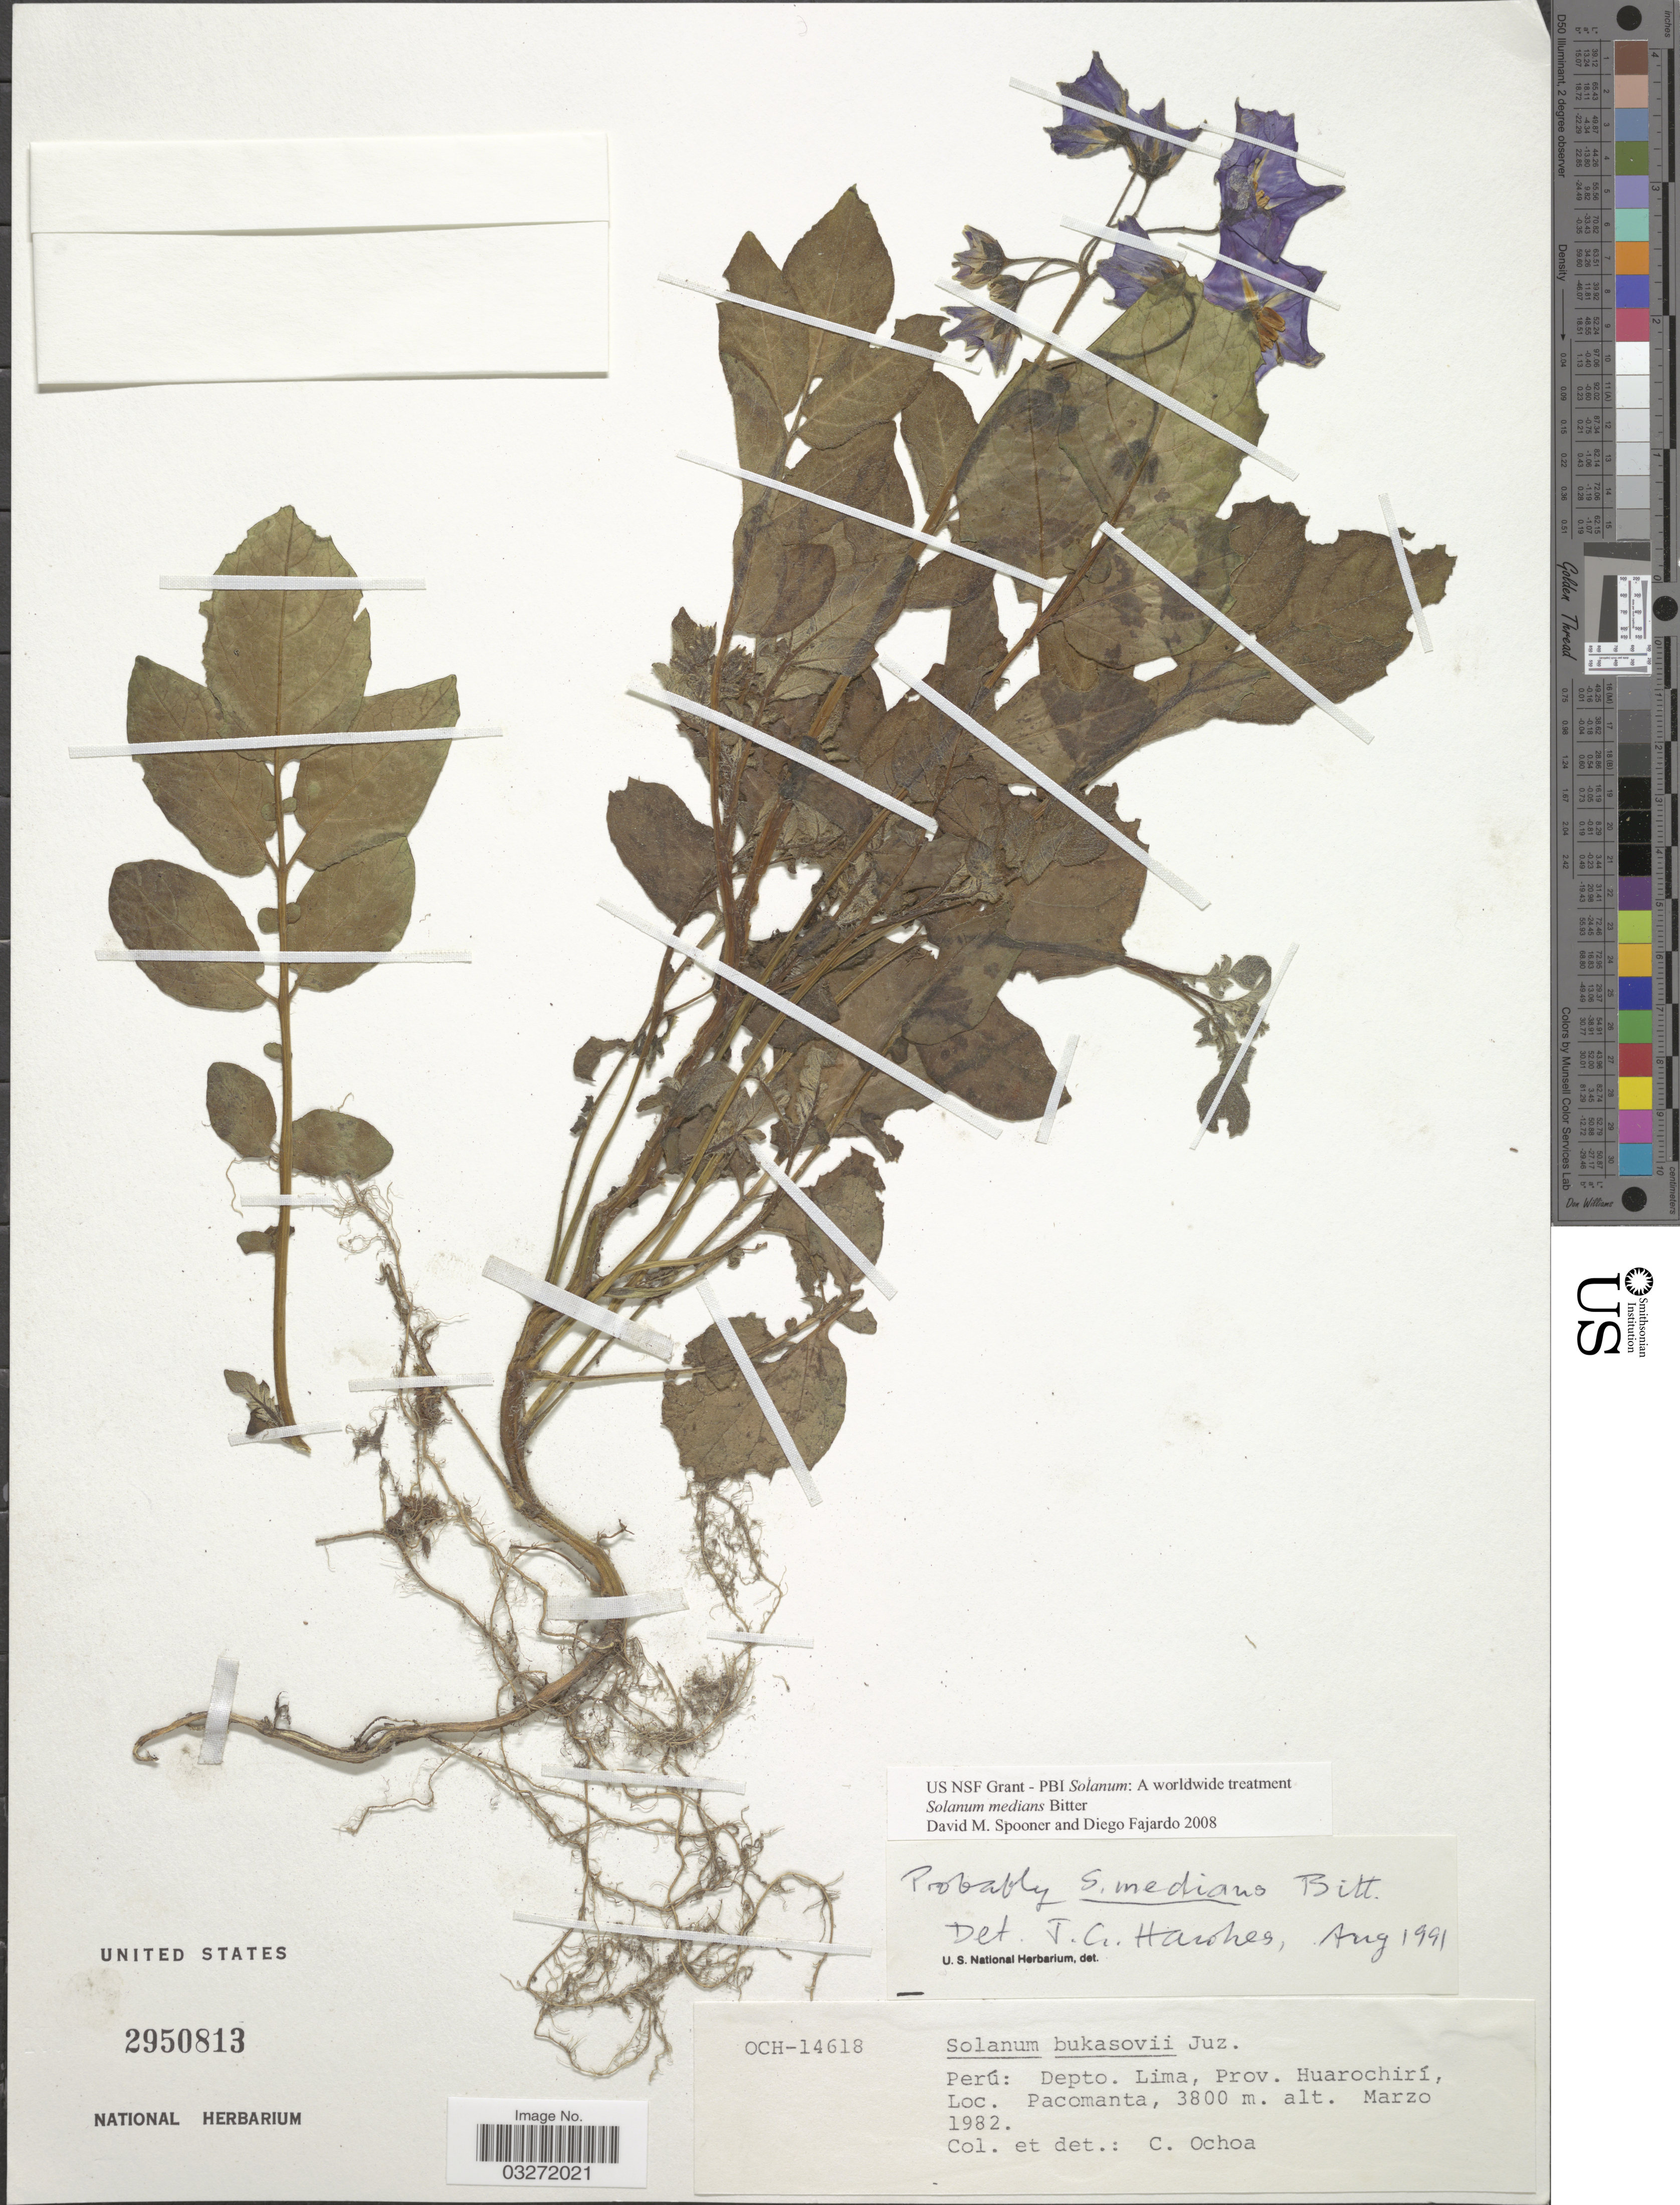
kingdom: Plantae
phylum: Tracheophyta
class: Magnoliopsida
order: Solanales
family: Solanaceae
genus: Solanum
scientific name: Solanum medians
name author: Bitter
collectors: C. Ochoa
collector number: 14618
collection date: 1982-03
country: Peru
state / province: Lima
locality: Depto. Lima, Prov. Huarochirí, Pacomanta.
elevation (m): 3800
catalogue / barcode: US 2950813